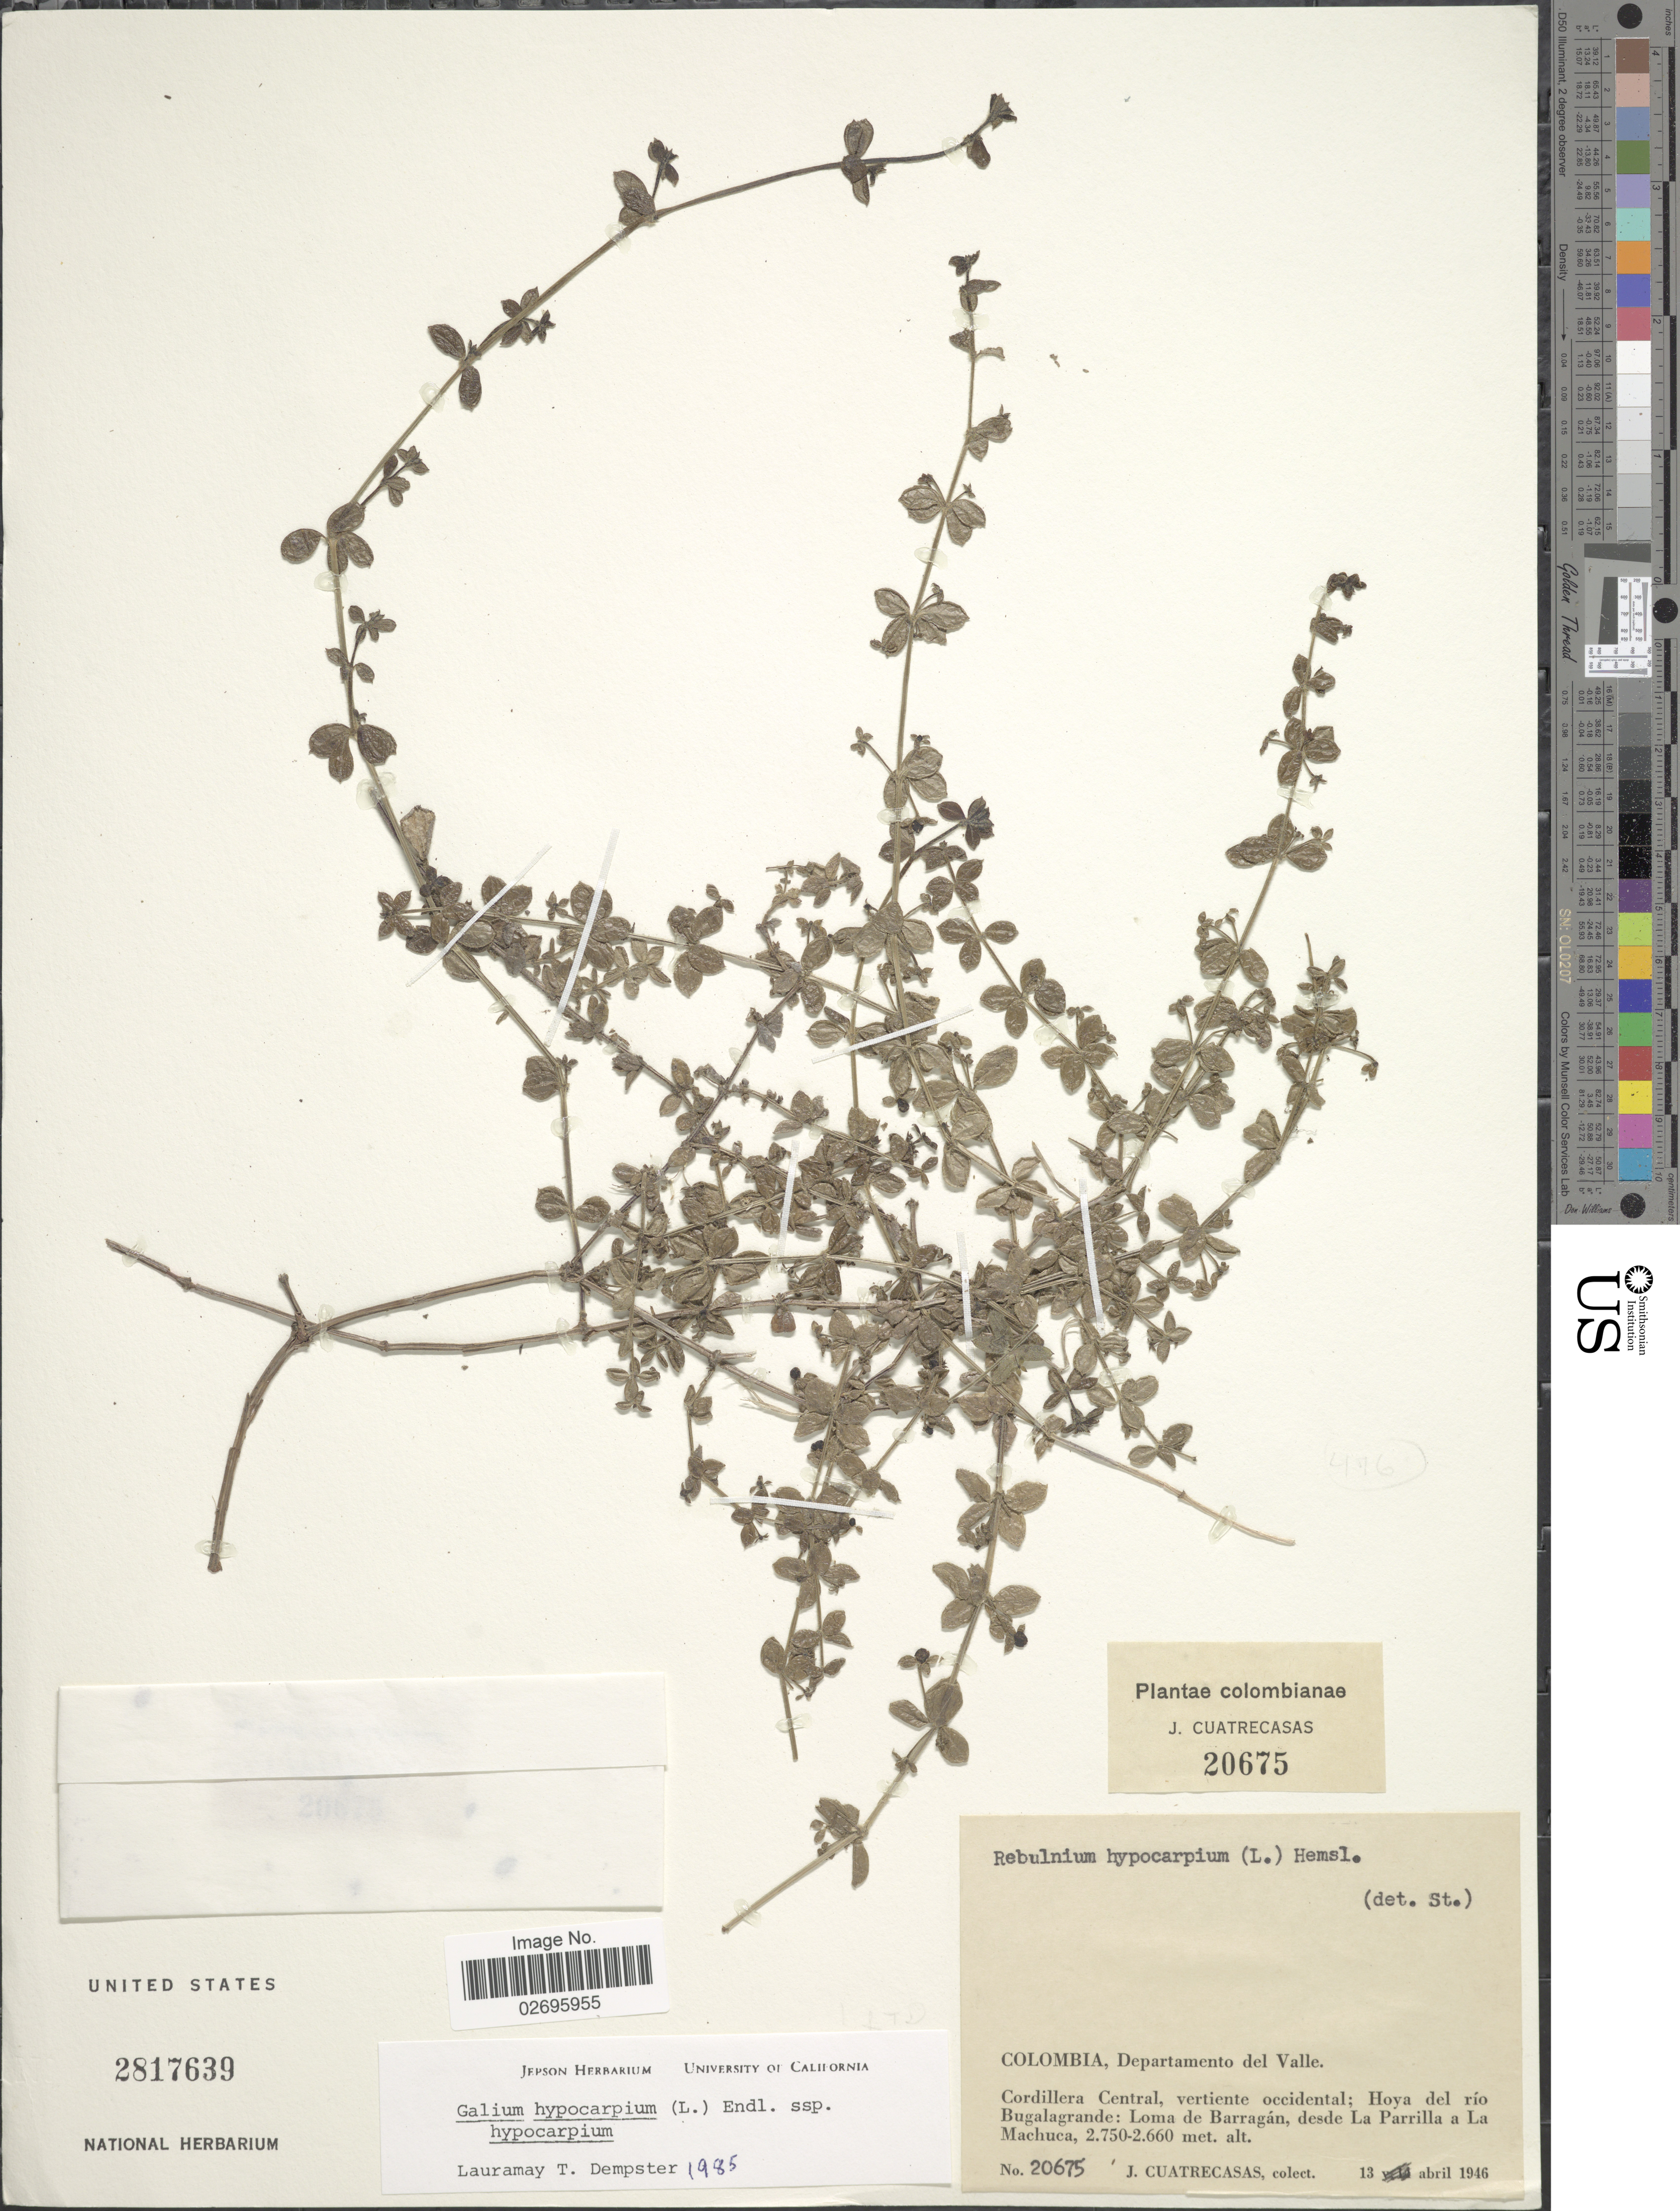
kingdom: Plantae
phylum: Tracheophyta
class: Magnoliopsida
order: Gentianales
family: Rubiaceae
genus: Galium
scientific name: Galium hypocarpium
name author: (L.) Endl. ex Griseb.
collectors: J. Cuatrecasas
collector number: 20675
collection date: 1946-04-13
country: Colombia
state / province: Valle del Cauca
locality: Departamento del Valle, Cordillera Central, vertiente occidental; Hoya del río Bugalagrande: Loma de Barragán, desde La Parrilla a La Machuca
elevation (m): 2660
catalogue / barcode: US 2817639